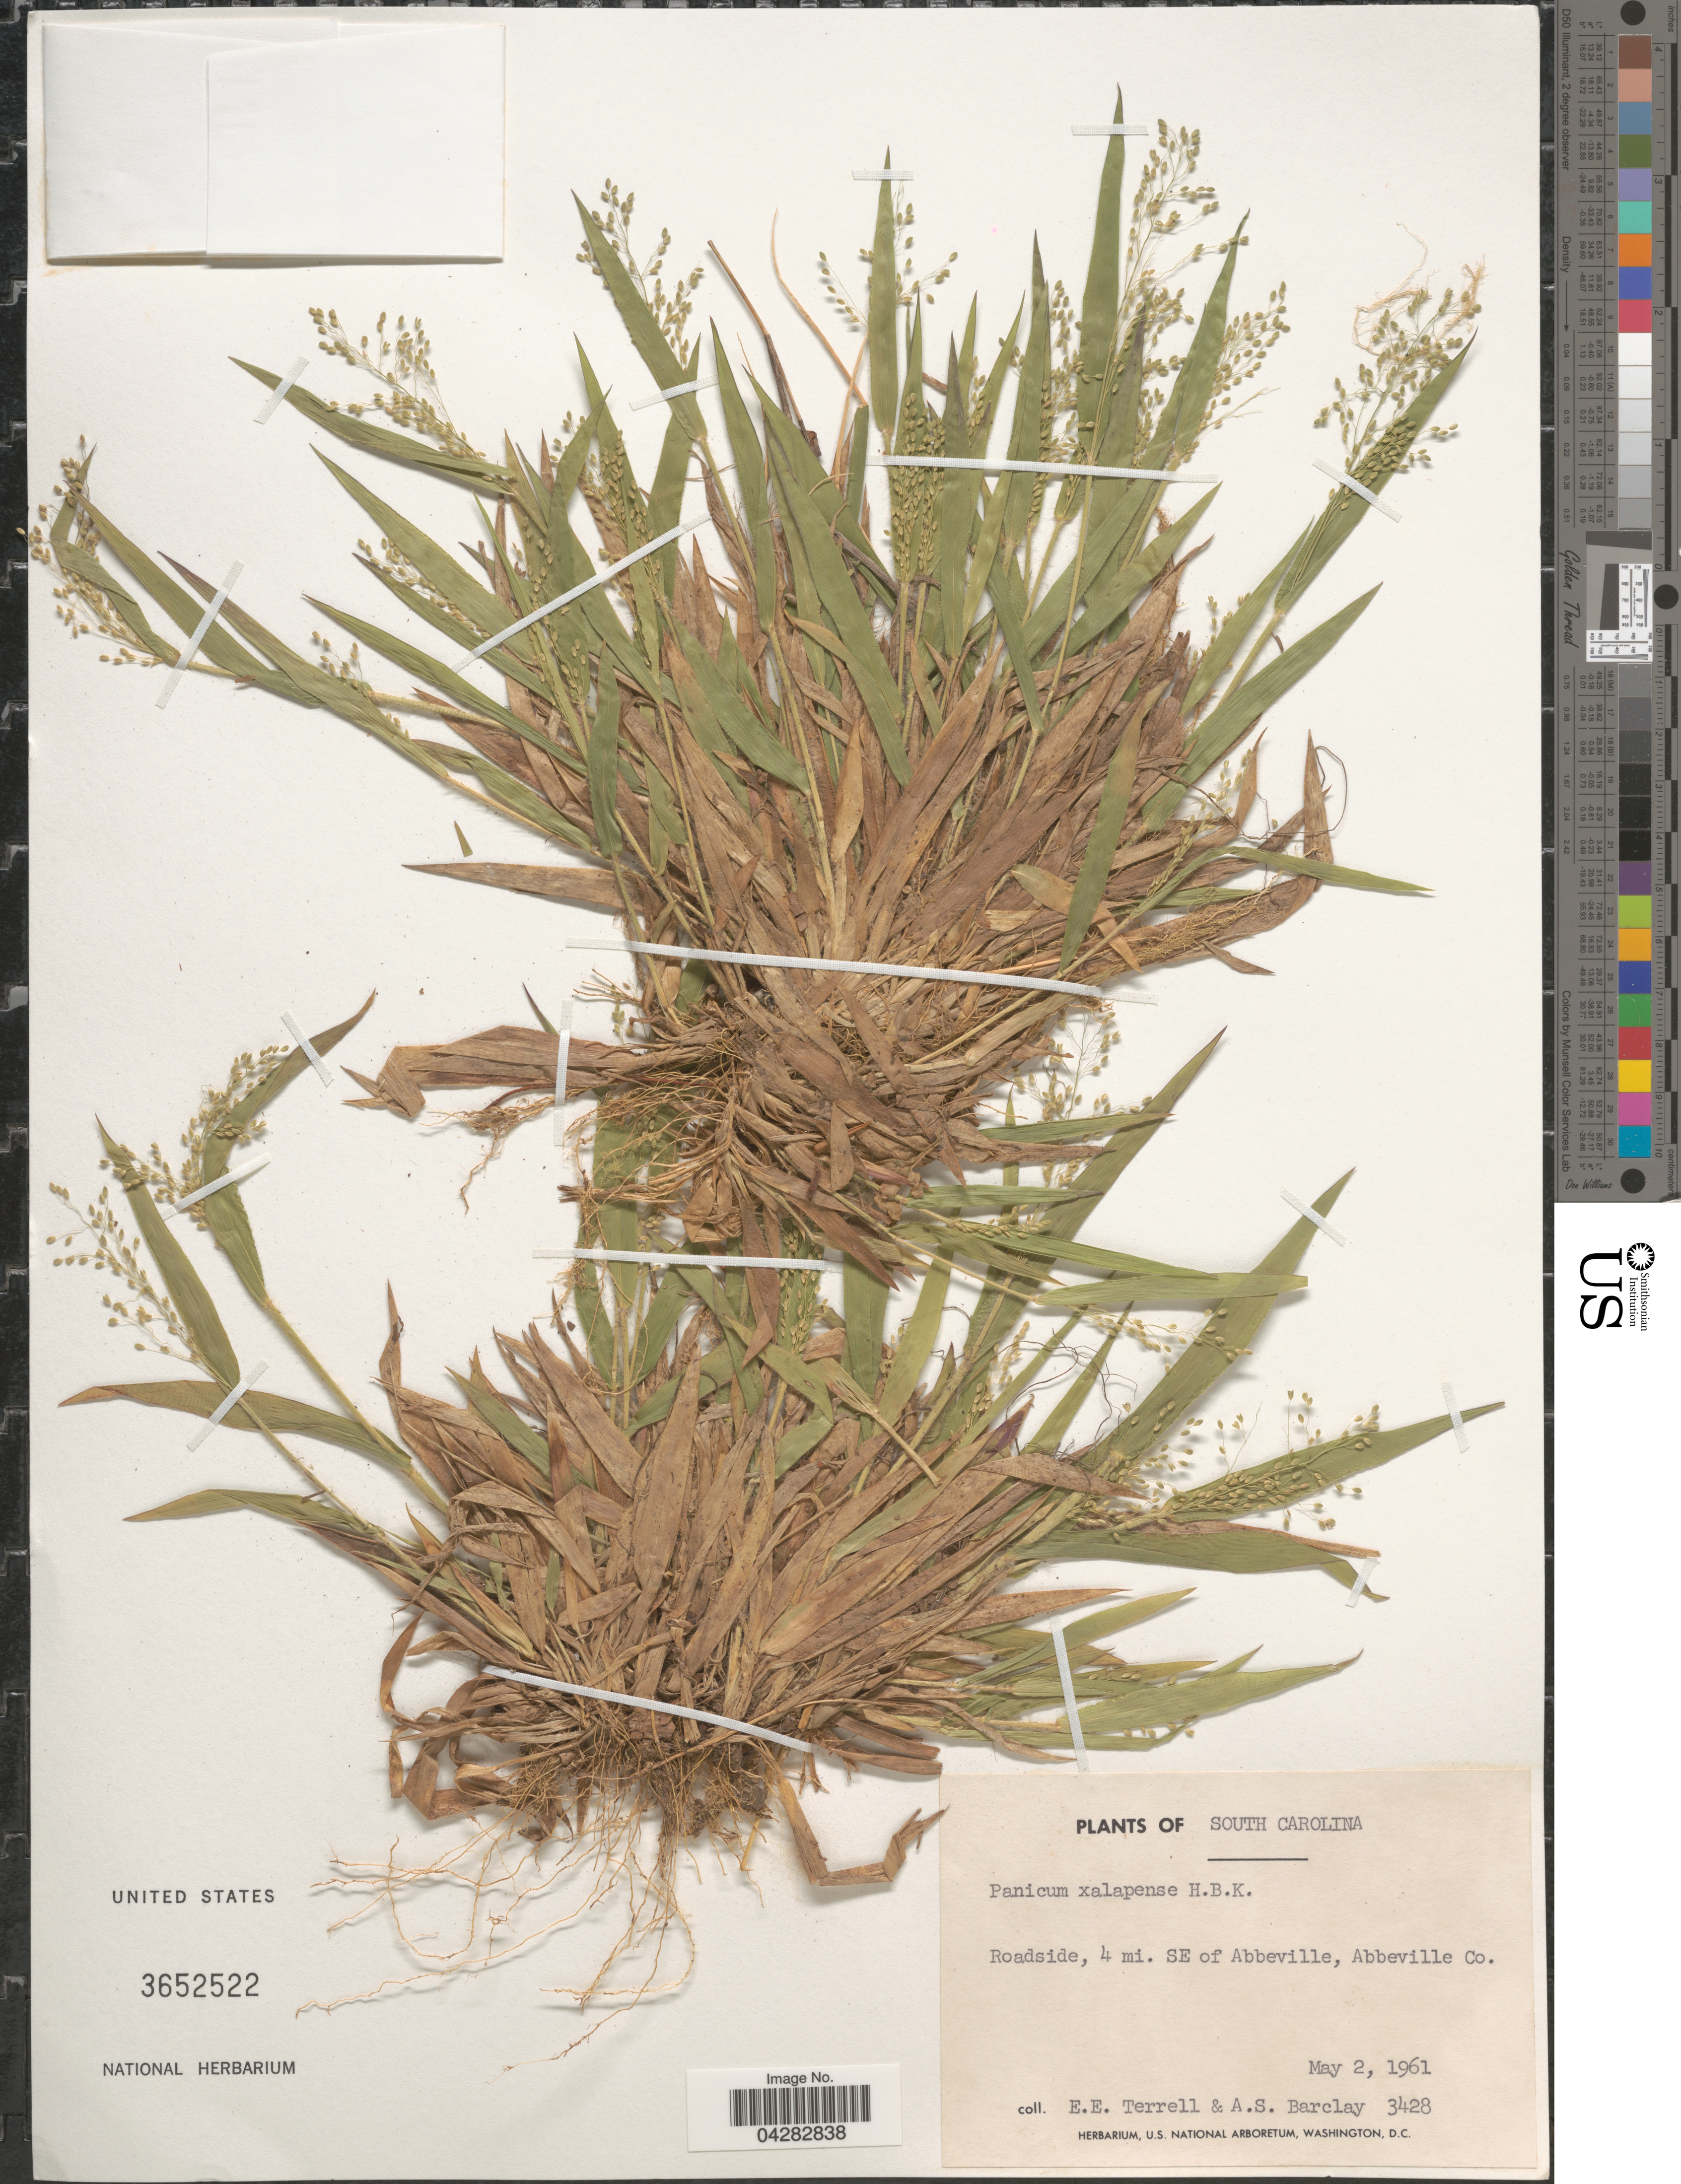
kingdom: Plantae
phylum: Tracheophyta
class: Liliopsida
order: Poales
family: Poaceae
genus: Dichanthelium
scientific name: Dichanthelium laxiflorum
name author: (Lam.) Gould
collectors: E. E. Terrell & A. S. Barclay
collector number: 3428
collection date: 1961-05-02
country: United States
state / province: South Carolina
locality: Roadside, 4 mi. SE of Abbeville, Abbeville Co.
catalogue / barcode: US 3652522